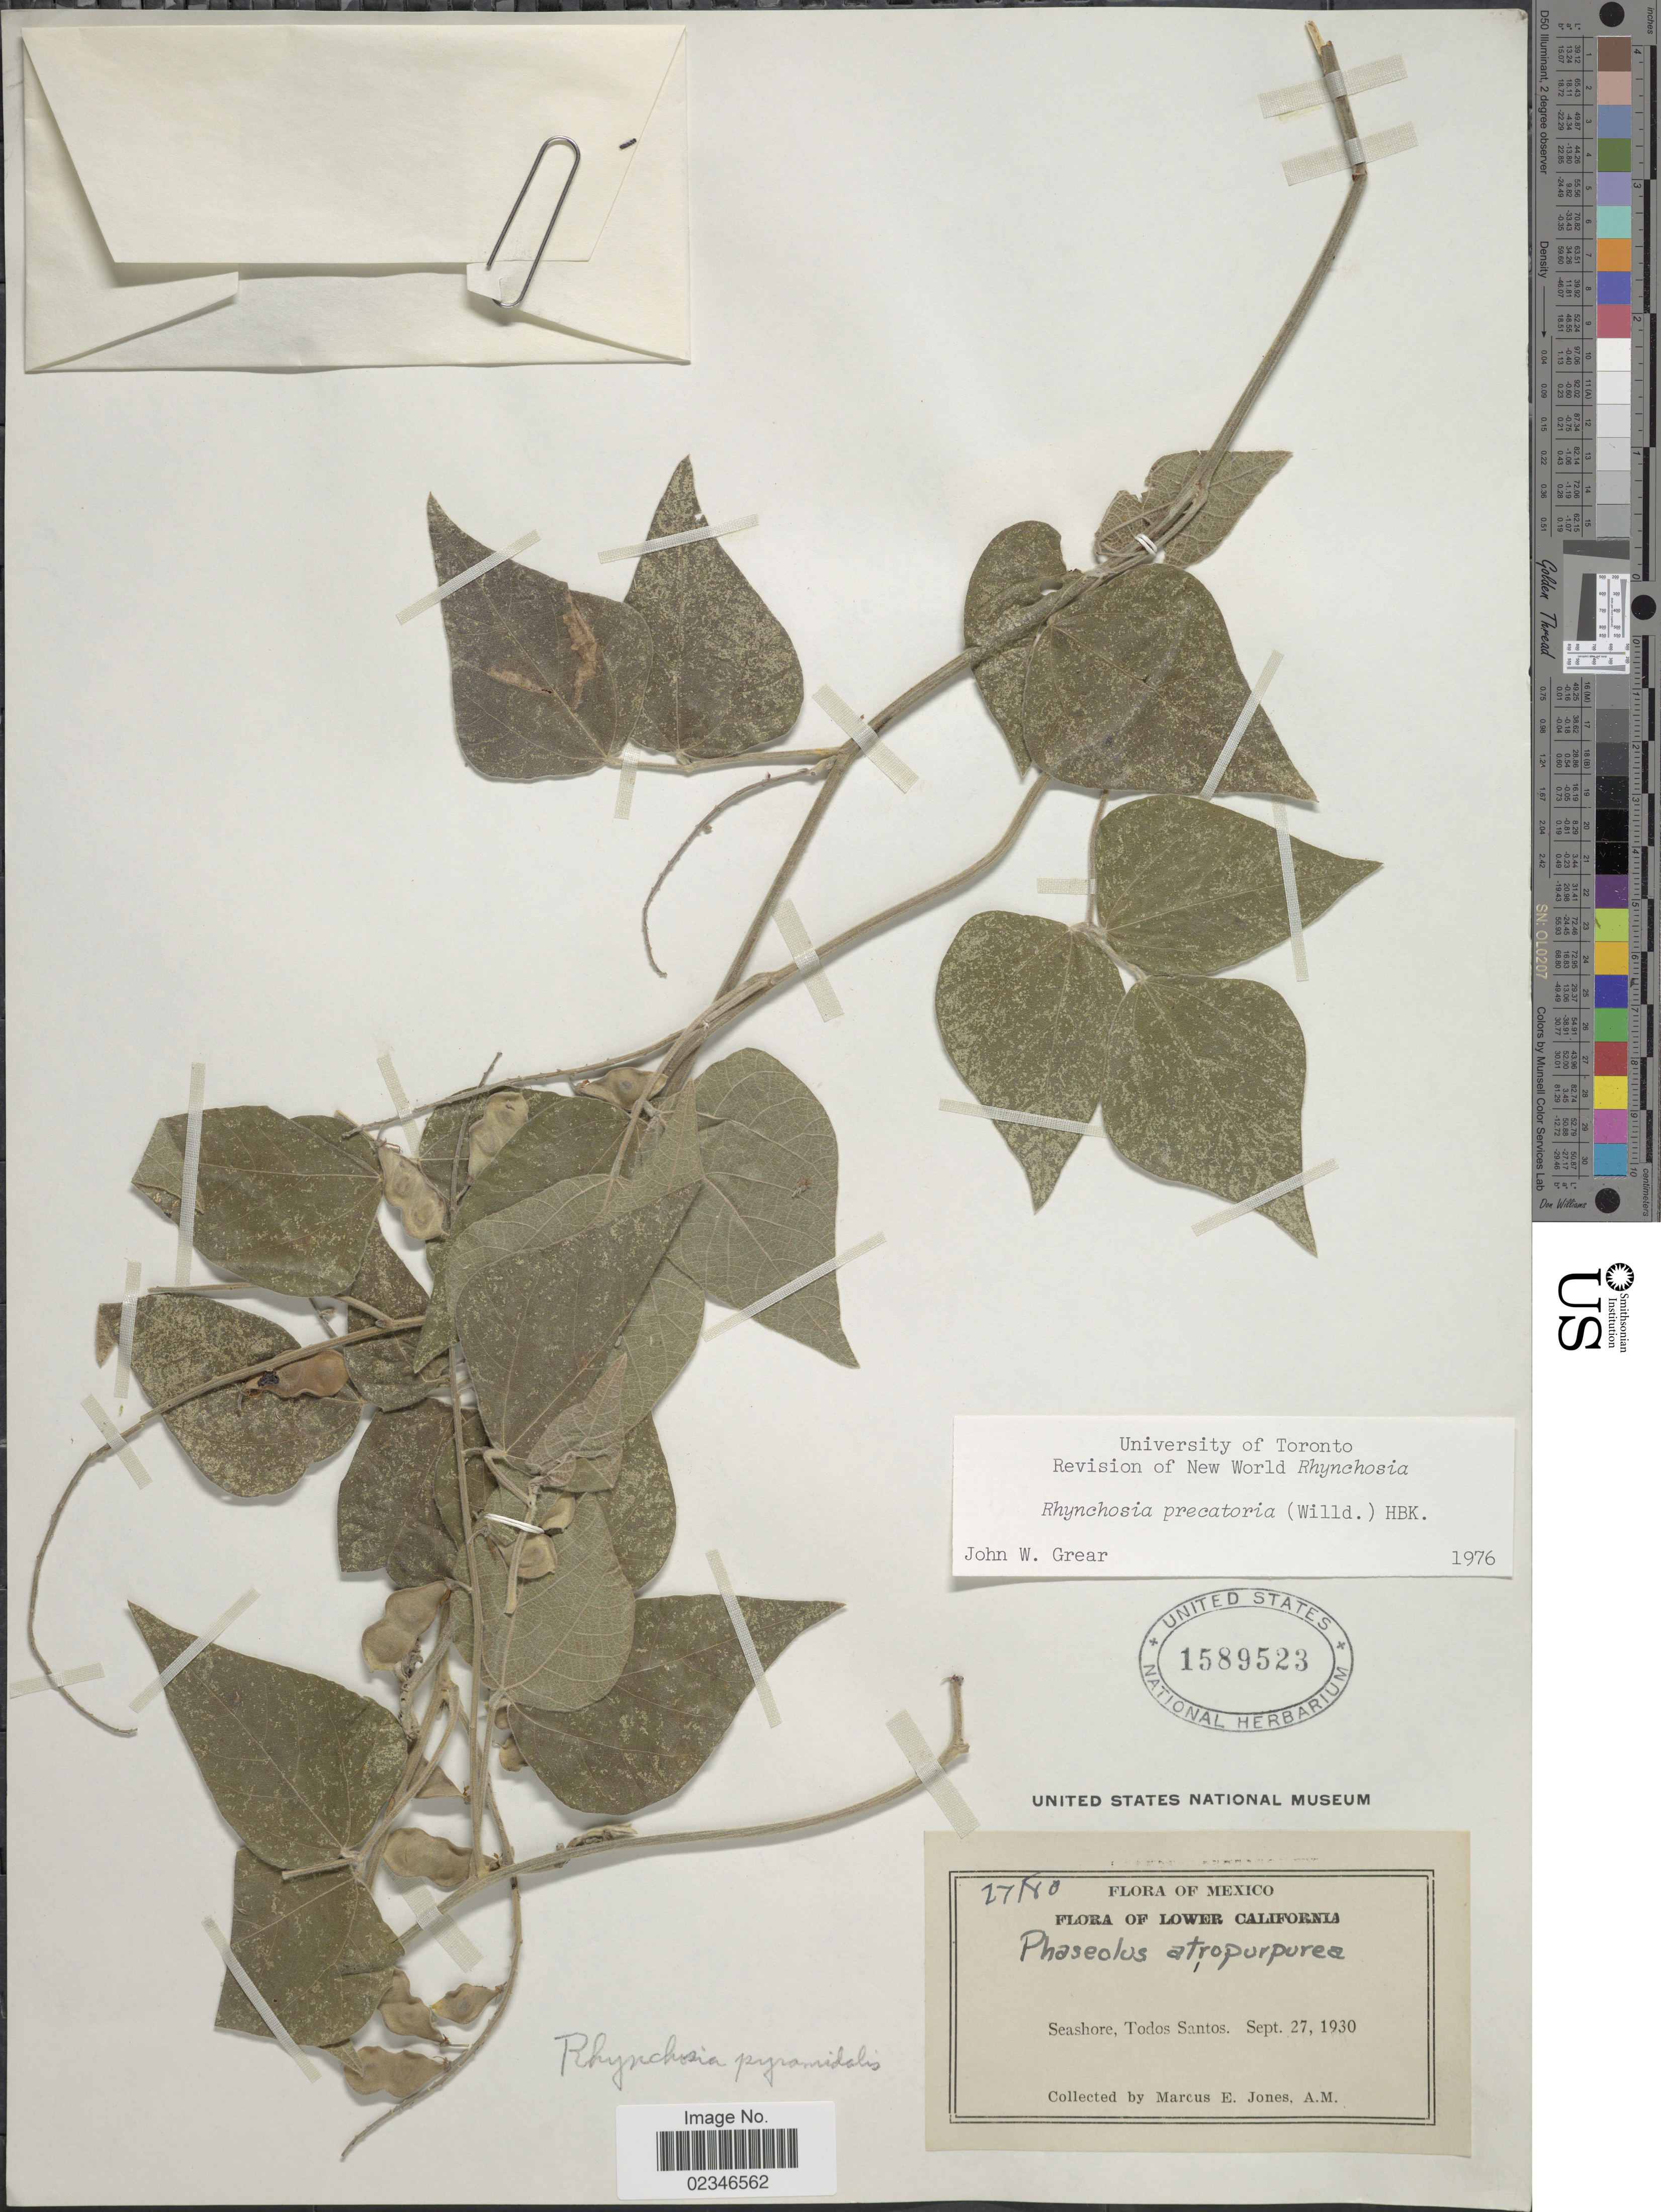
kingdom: Plantae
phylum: Tracheophyta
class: Magnoliopsida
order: Fabales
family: Fabaceae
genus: Rhynchosia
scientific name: Rhynchosia precatoria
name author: (Willd.) DC.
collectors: M. E. Jones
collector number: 27180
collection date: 1930-09-27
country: Mexico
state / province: Baja California Sur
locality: Lower California, Seashore, Todos Santos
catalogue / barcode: US 1589523